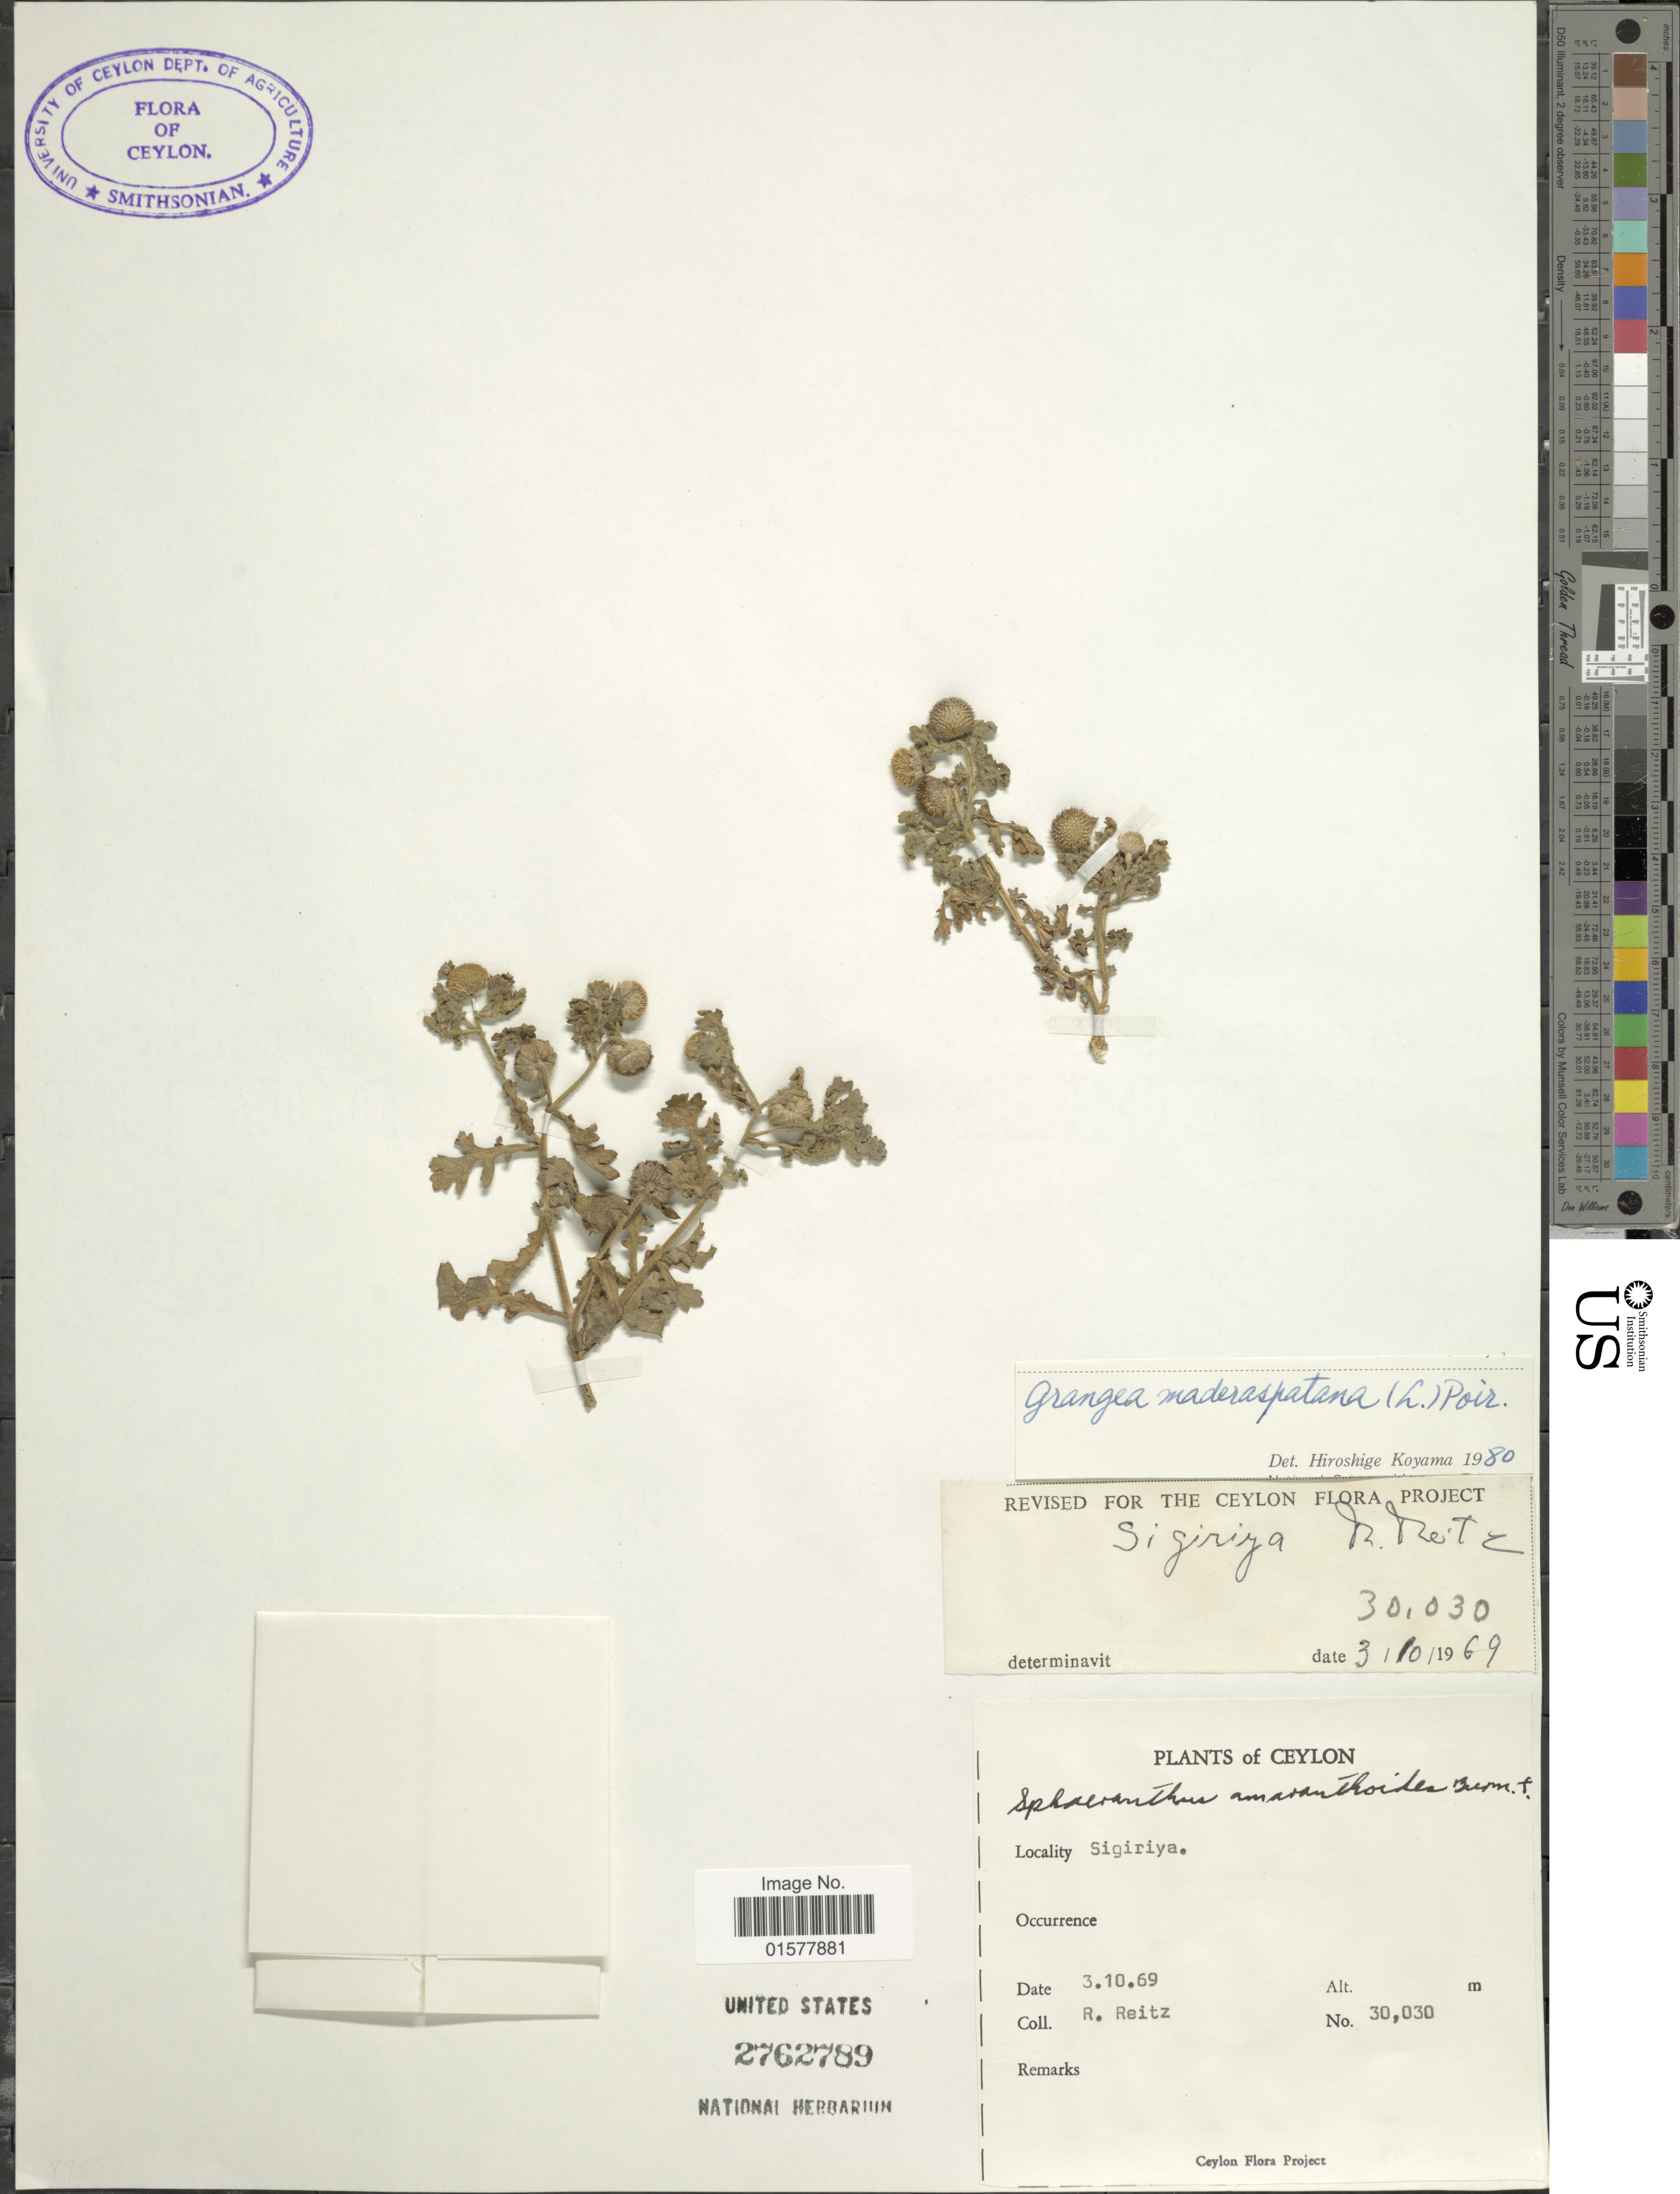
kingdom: Plantae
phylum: Tracheophyta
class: Magnoliopsida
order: Asterales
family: Asteraceae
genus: Grangea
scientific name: Grangea maderaspatana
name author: (L.) Poir.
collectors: R. Reitz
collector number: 30030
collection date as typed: Transcribed d/m/y: 3/10/69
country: Sri Lanka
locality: Ceylon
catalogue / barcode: US 2762789